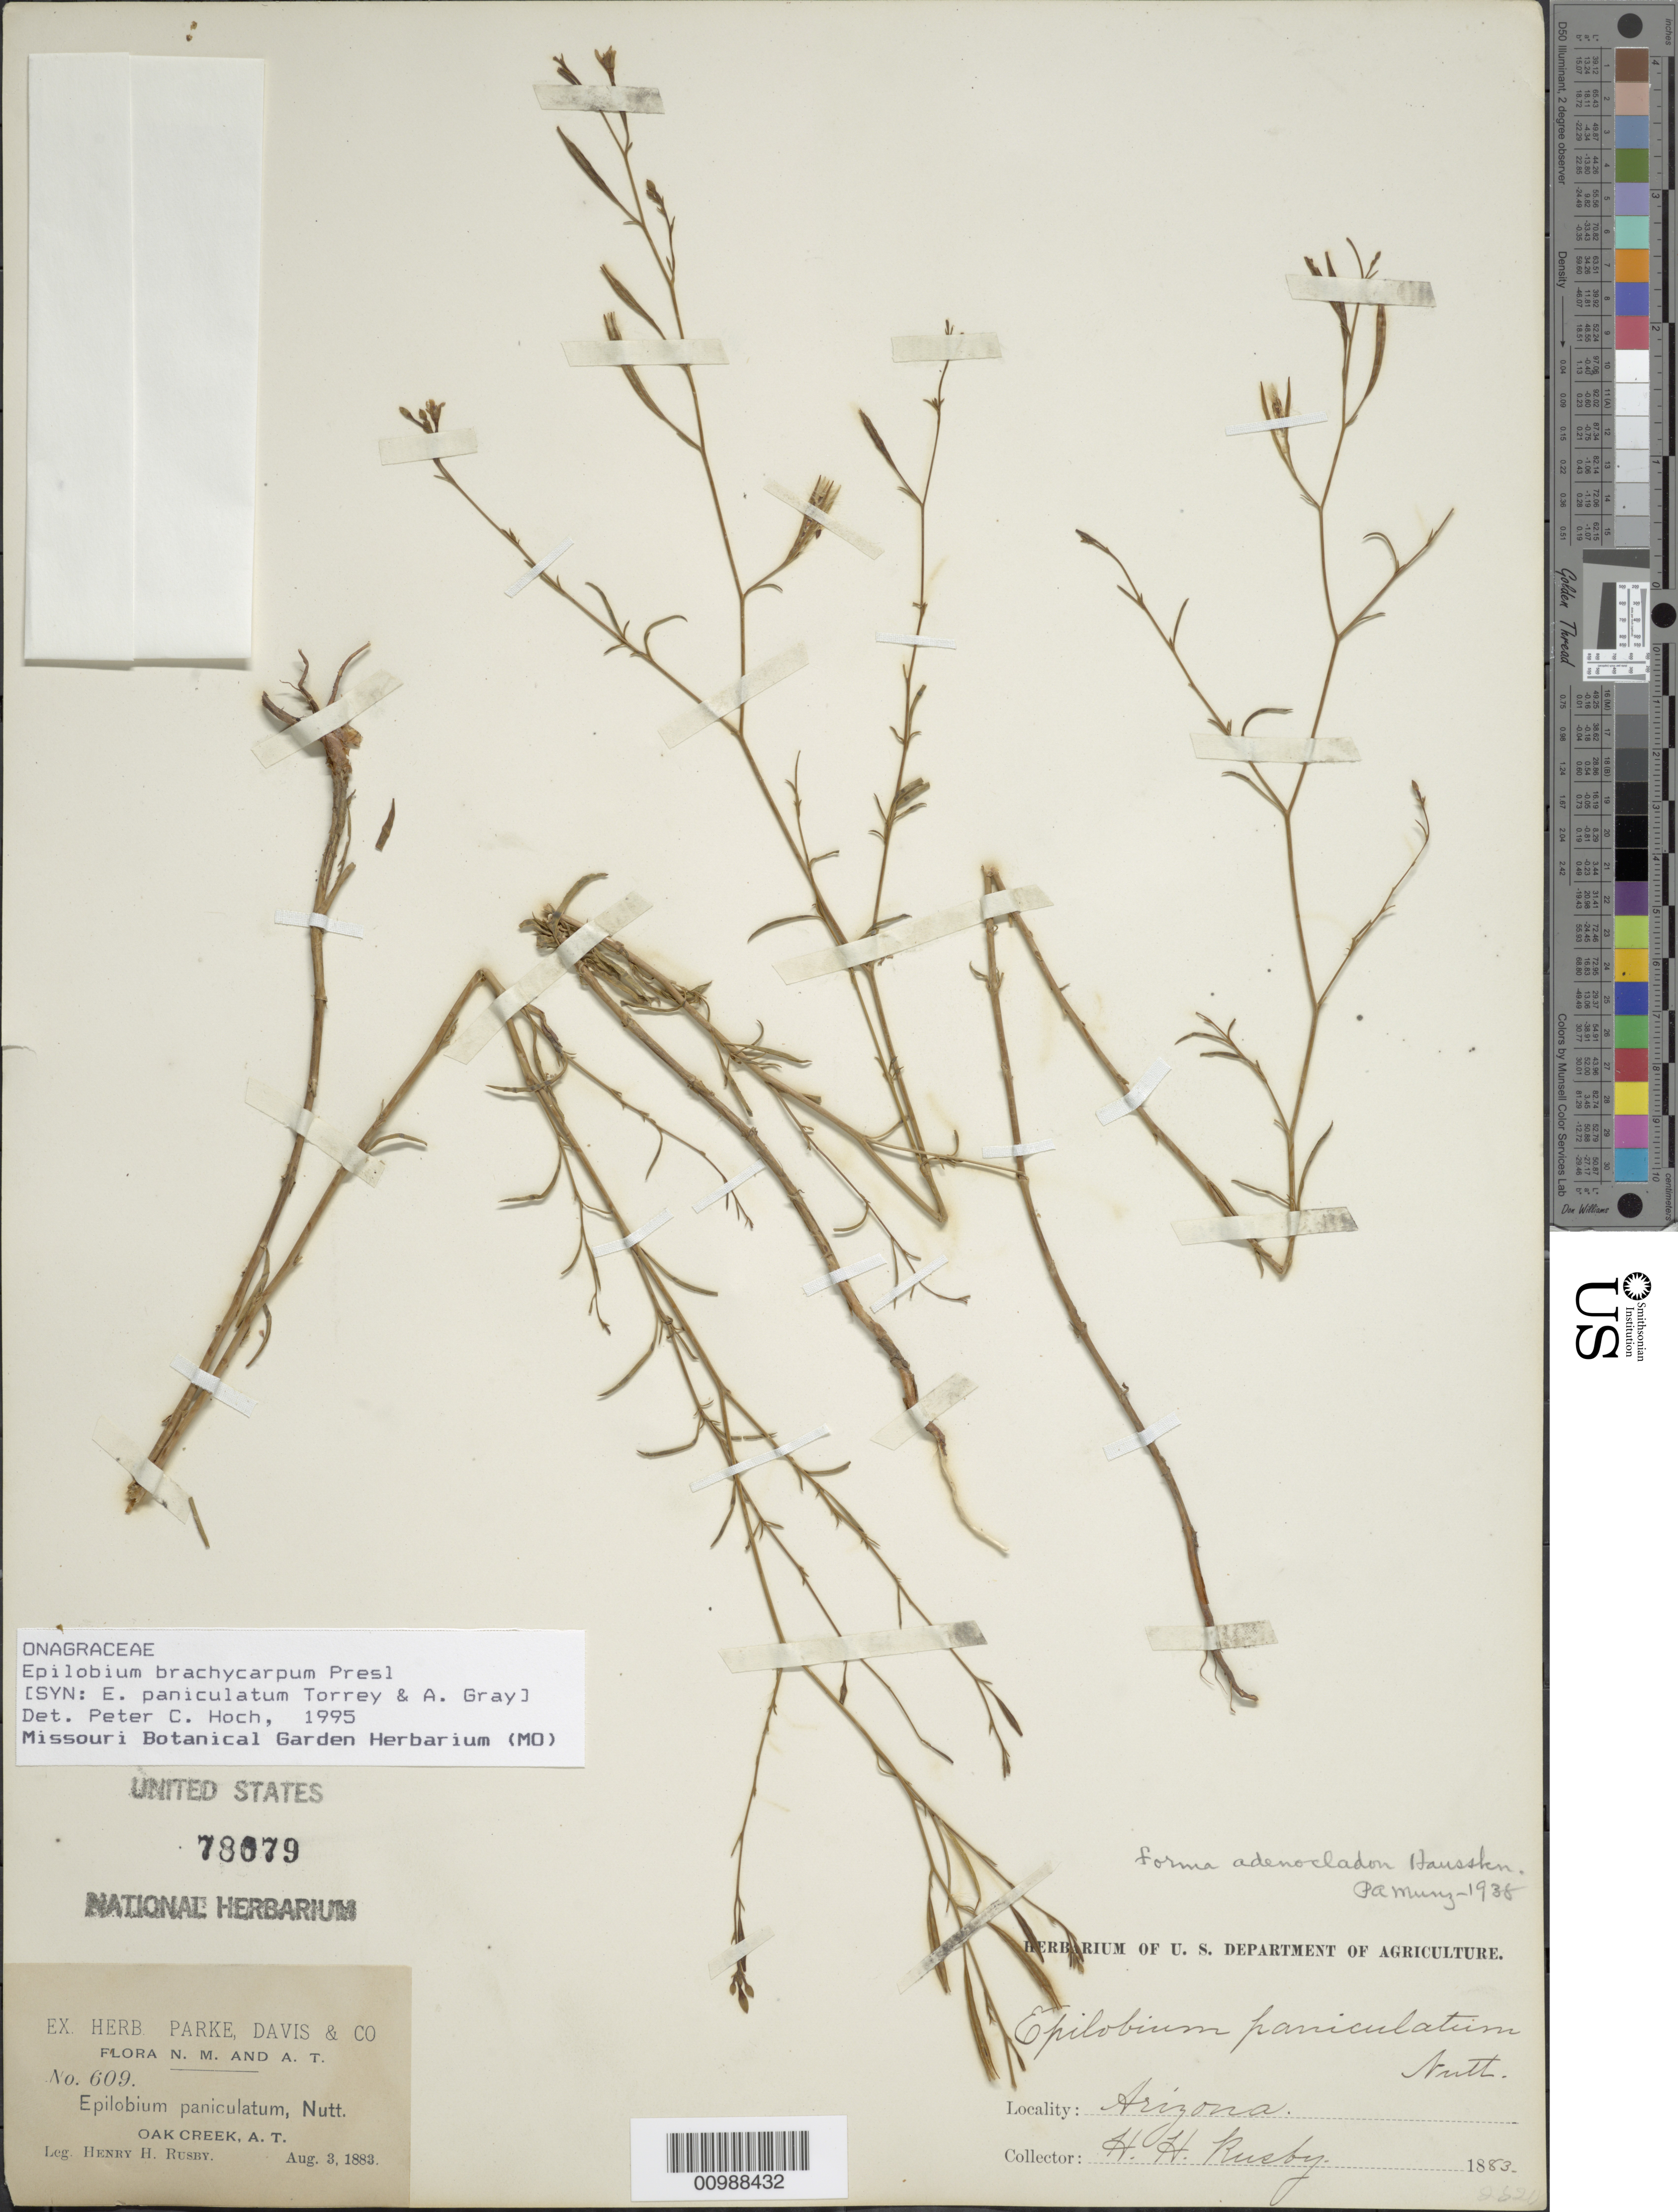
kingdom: Plantae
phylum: Tracheophyta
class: Magnoliopsida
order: Myrtales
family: Onagraceae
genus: Epilobium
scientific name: Epilobium brachycarpum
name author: C. Presl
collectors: H. H. Rusby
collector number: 609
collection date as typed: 30 Aug 1883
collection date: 1883-08-30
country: United States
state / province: Arizona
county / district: Yavapai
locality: Oak Creek.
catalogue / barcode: US 78079